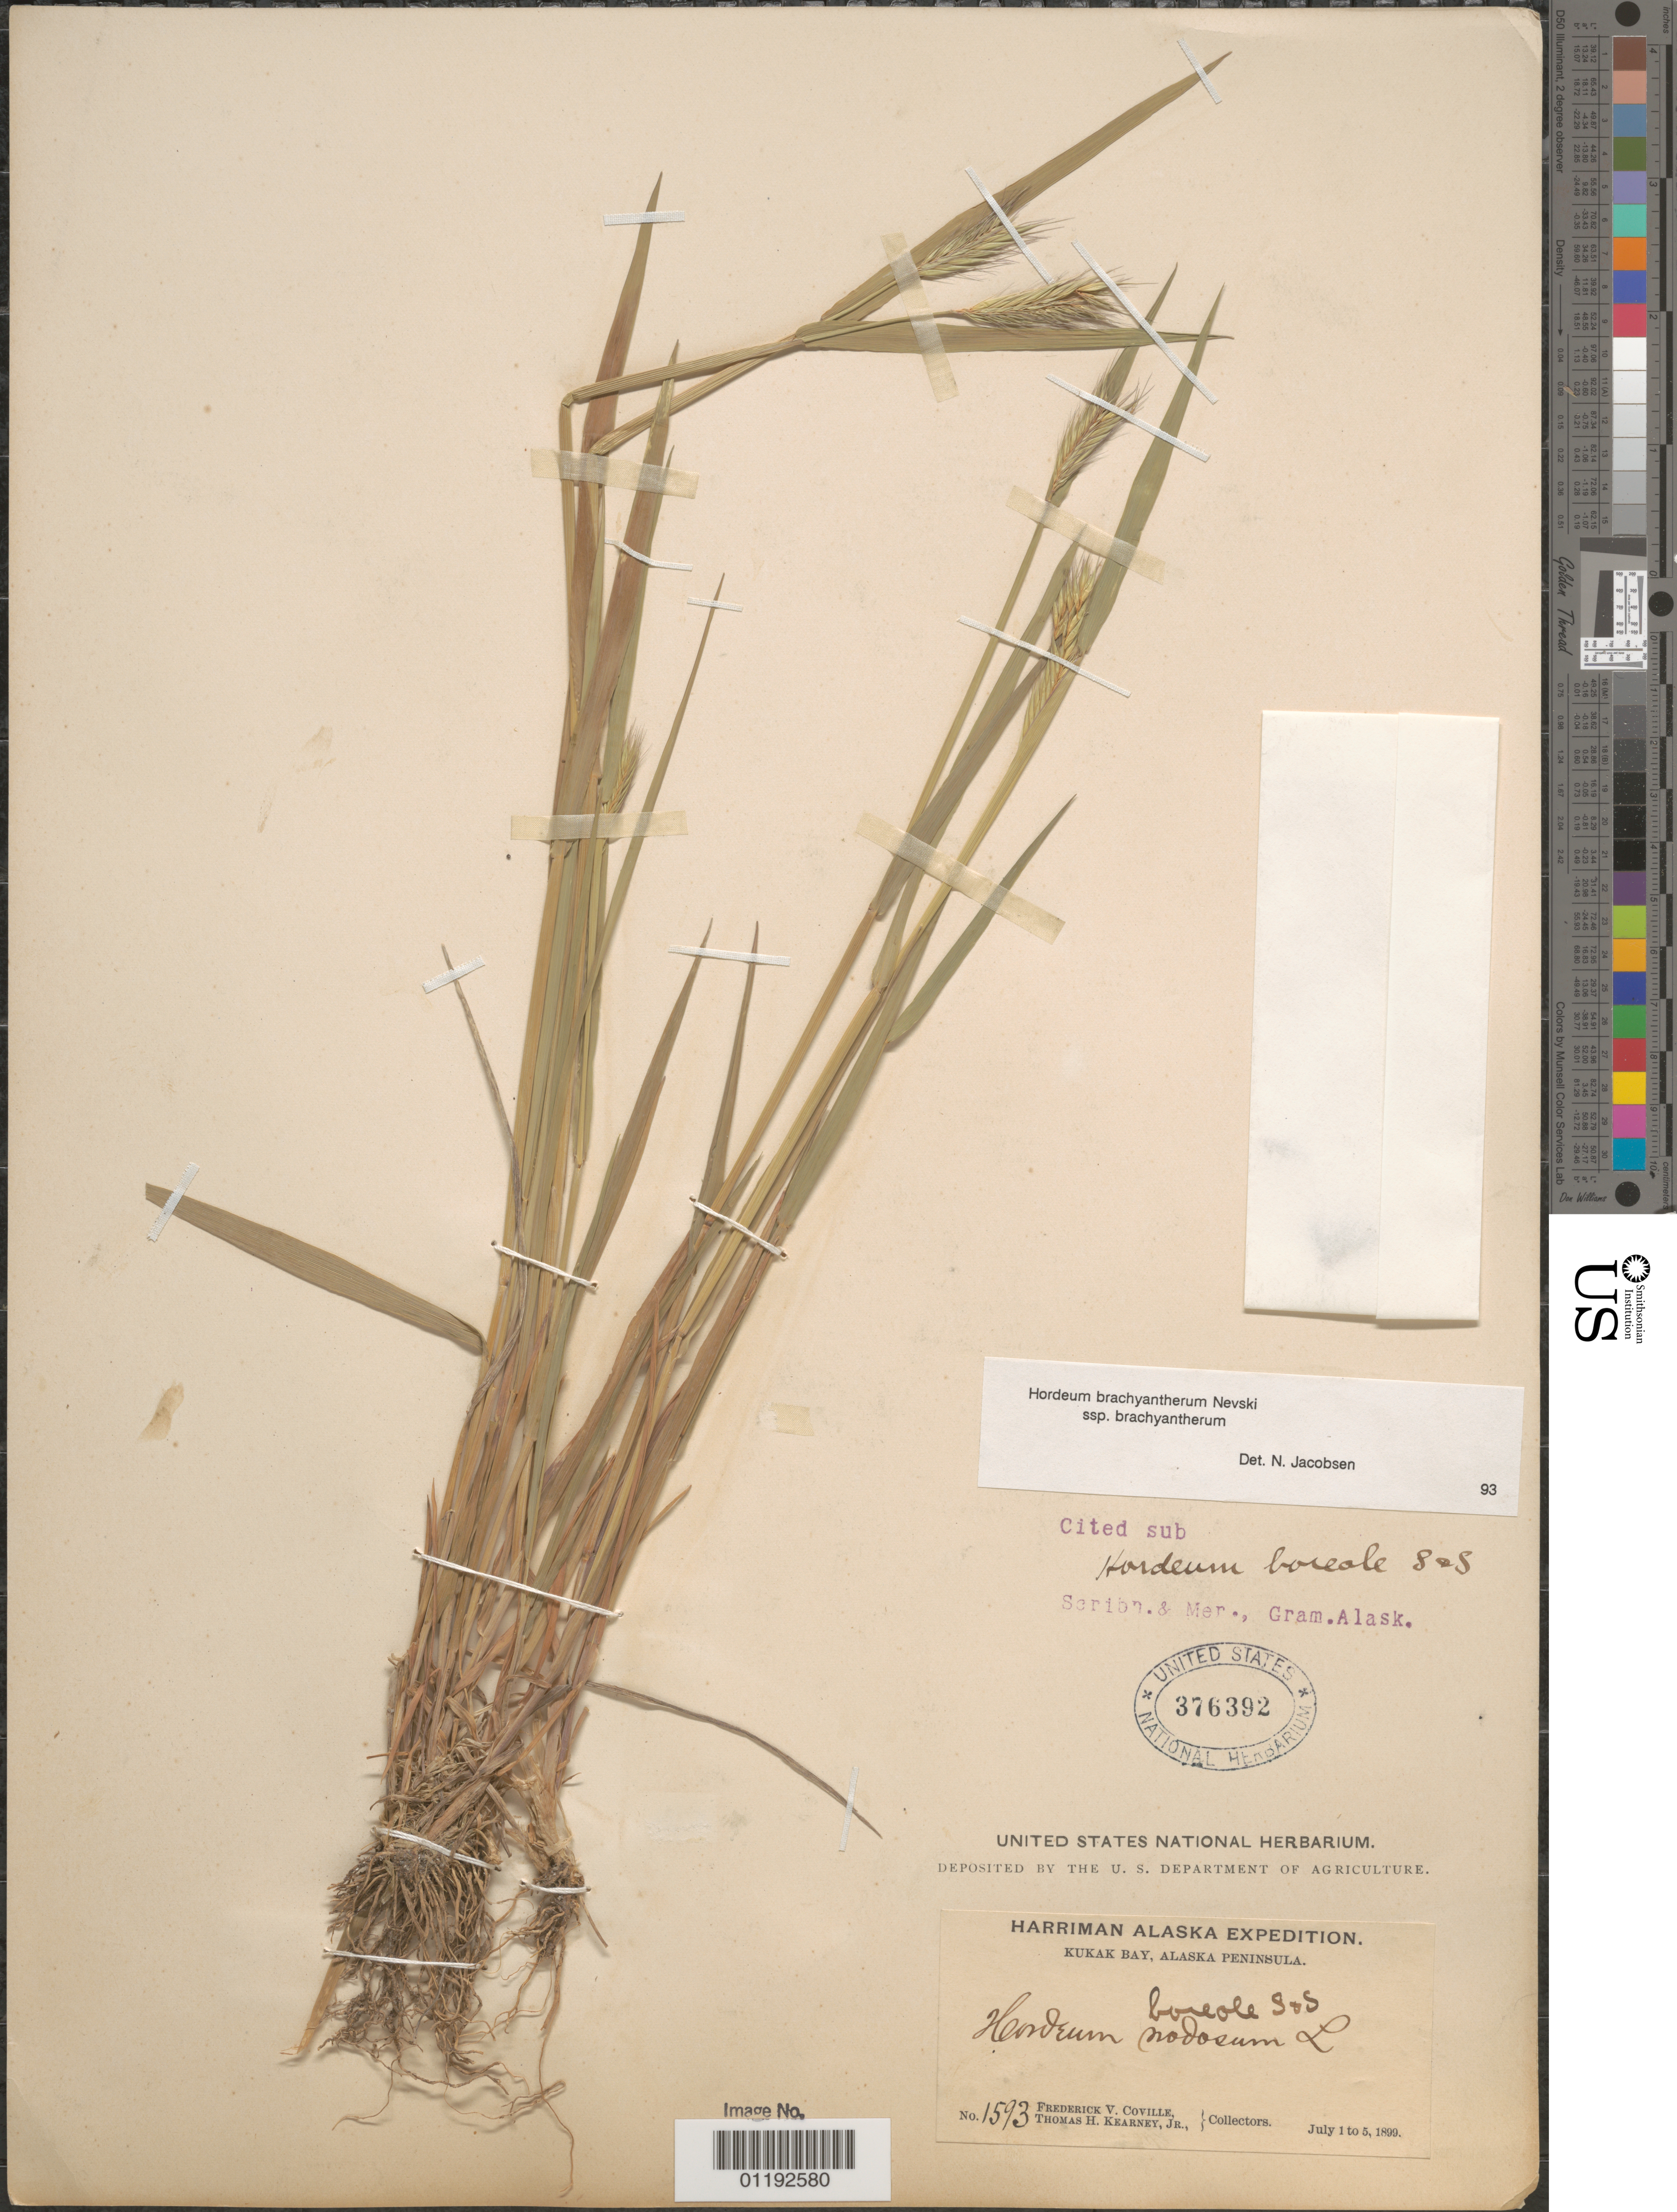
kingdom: Plantae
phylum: Tracheophyta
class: Liliopsida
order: Poales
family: Poaceae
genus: Hordeum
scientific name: Hordeum brachyantherum subsp. brachyantherum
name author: Nevski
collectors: F. V. Coville & T. H. Kearney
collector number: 1593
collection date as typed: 1 Jul 1899 to 5 Jul 1899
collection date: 1899-07-01/1899-07-05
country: United States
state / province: Alaska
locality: Kukak Bay, Alaska Peninsula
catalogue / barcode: US 376392